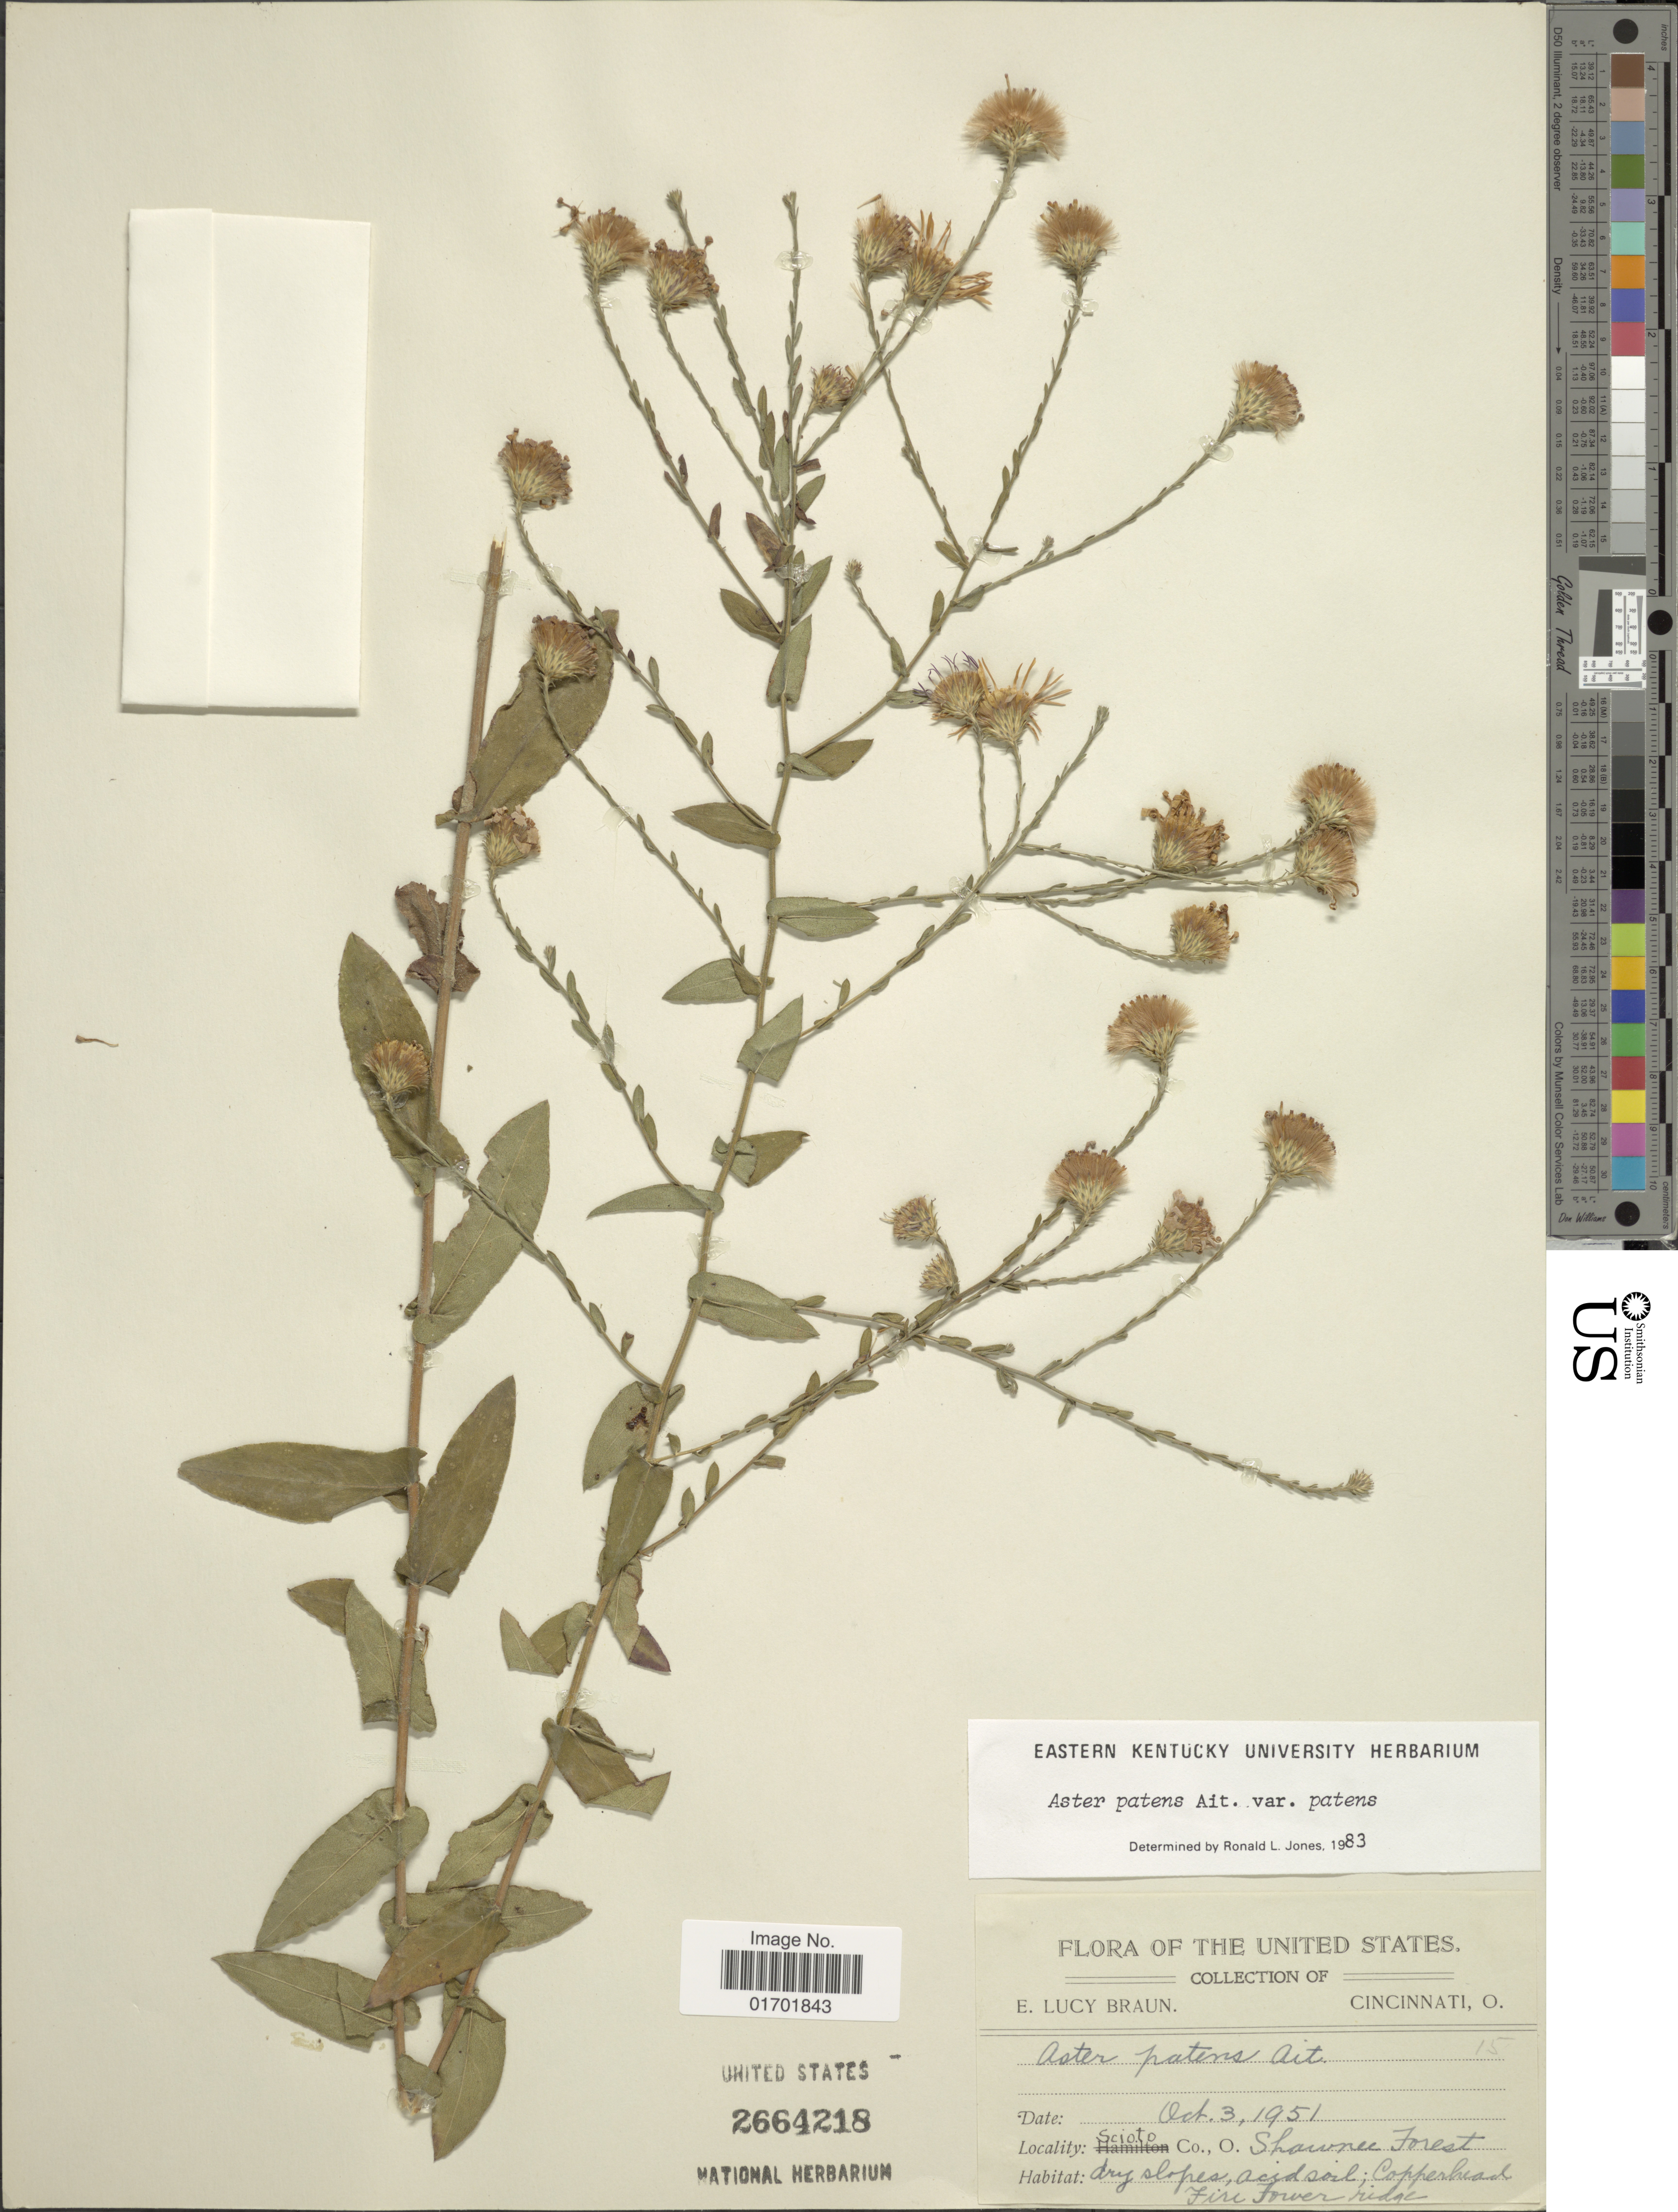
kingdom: Plantae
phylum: Tracheophyta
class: Magnoliopsida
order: Asterales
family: Asteraceae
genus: Symphyotrichum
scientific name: Symphyotrichum patens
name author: (Aiton) G.L. Nesom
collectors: E. L. Braun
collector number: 15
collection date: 1951-10-03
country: United States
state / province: Ohio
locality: The United States, Scioto Co., O. Shawnee Forest.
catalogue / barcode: US 2664218